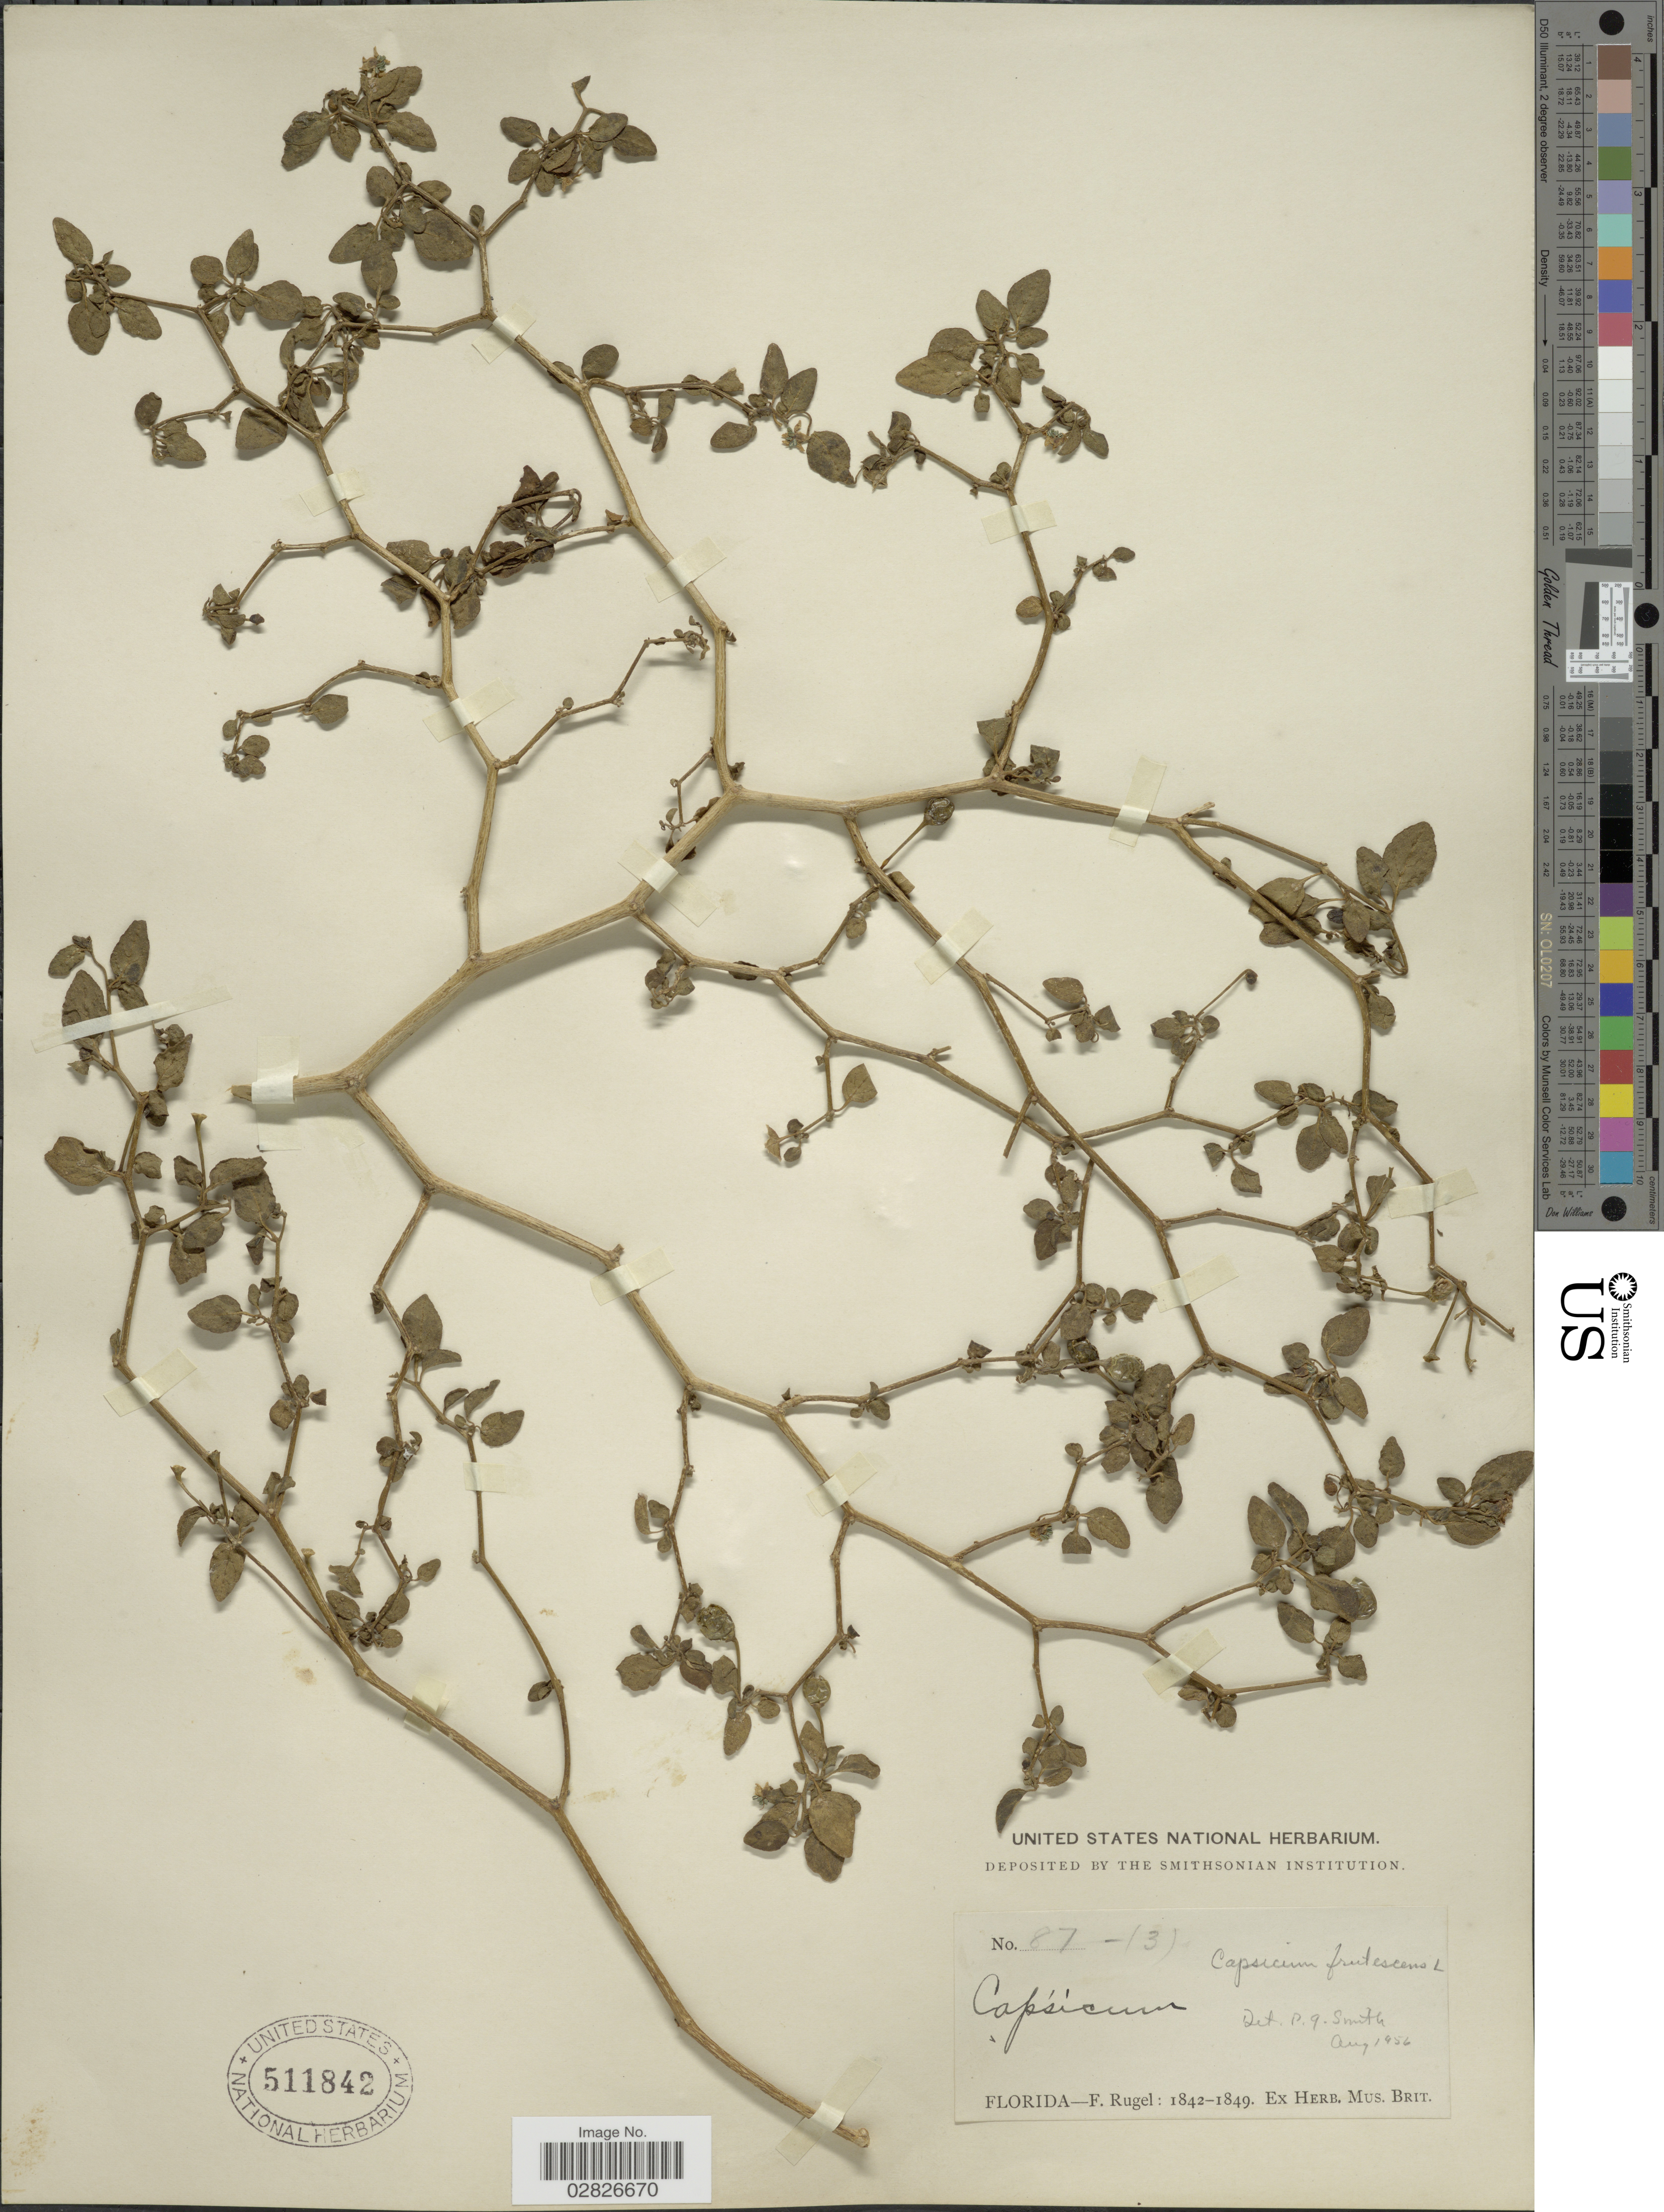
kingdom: Plantae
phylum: Tracheophyta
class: Magnoliopsida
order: Solanales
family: Solanaceae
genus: Capsicum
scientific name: Capsicum frutescens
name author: L.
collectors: F. Rugel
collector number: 87(3)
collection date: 1842/1849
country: United States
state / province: Florida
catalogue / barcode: US 511842